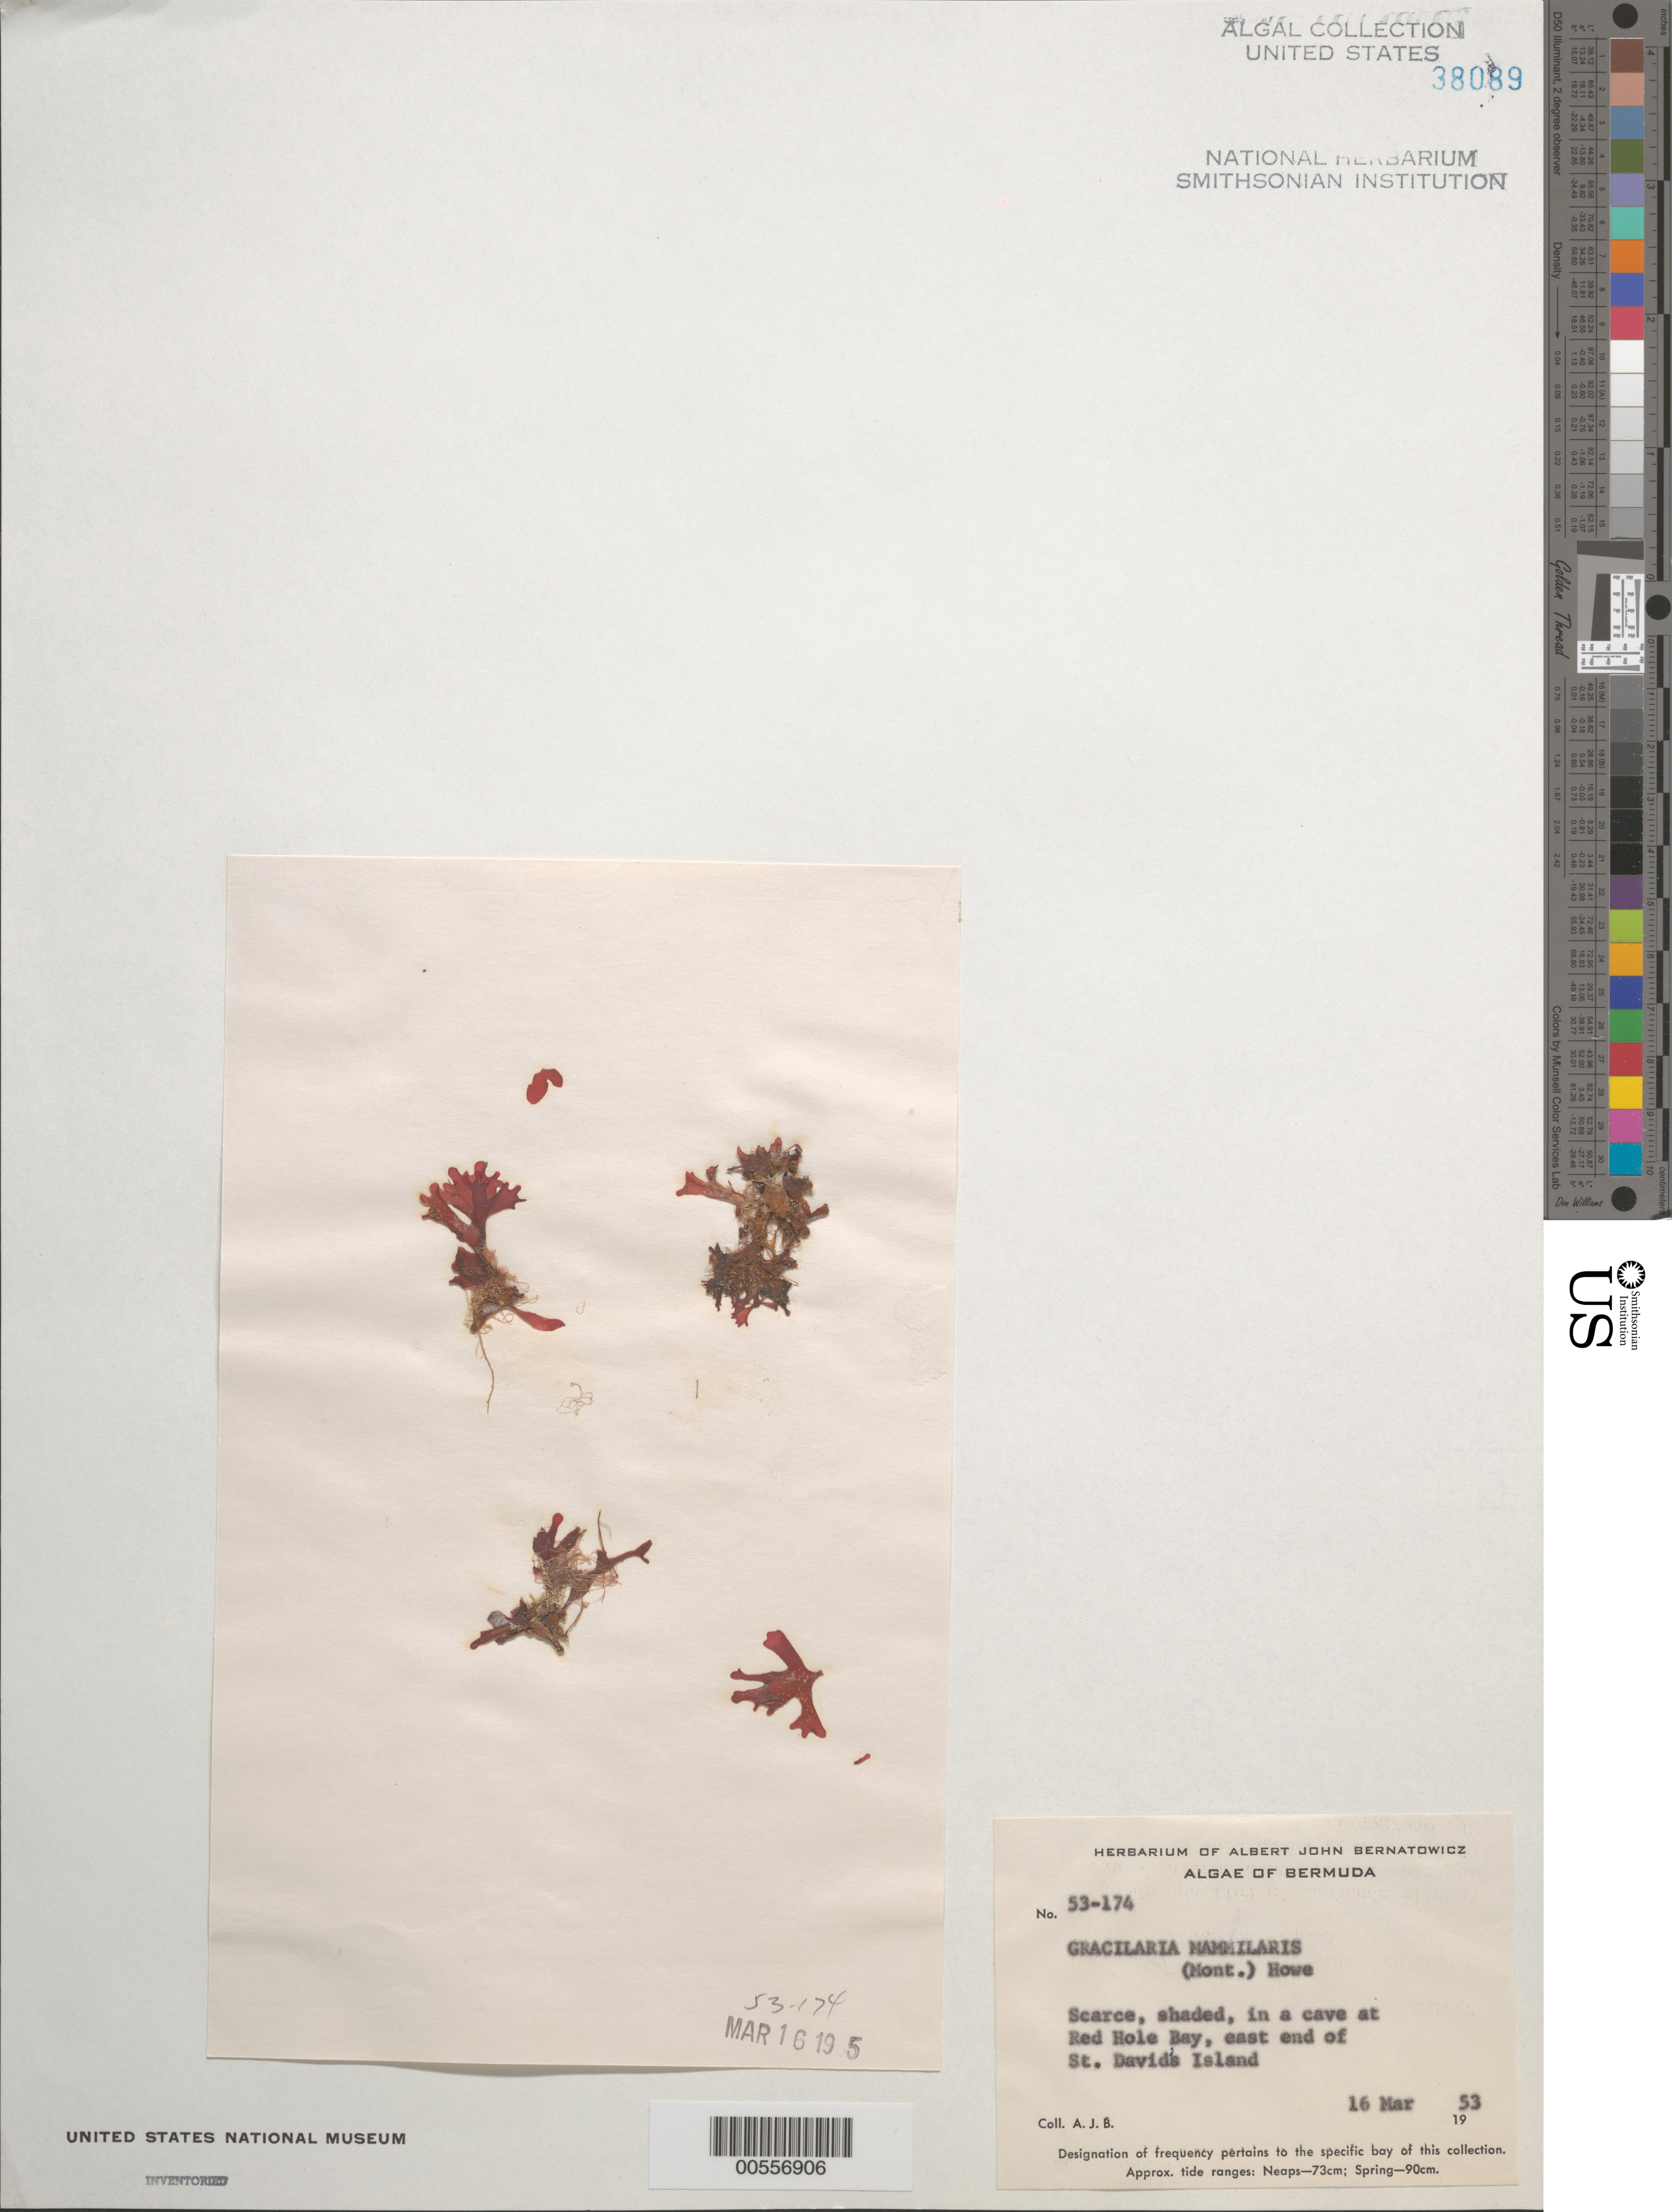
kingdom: Plantae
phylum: Rhodophyta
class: Florideophyceae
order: Gracilariales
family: Gracilariaceae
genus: Gracilaria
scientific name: Gracilaria mammillaris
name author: (Mont.) M. Howe in Britton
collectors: A. Bernatowicz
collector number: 53-174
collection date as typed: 16 Mar 1953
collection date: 1953-03-16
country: Bermuda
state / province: Saint George's (parish)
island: St. David's Island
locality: Red Hole Bay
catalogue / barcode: US 38089